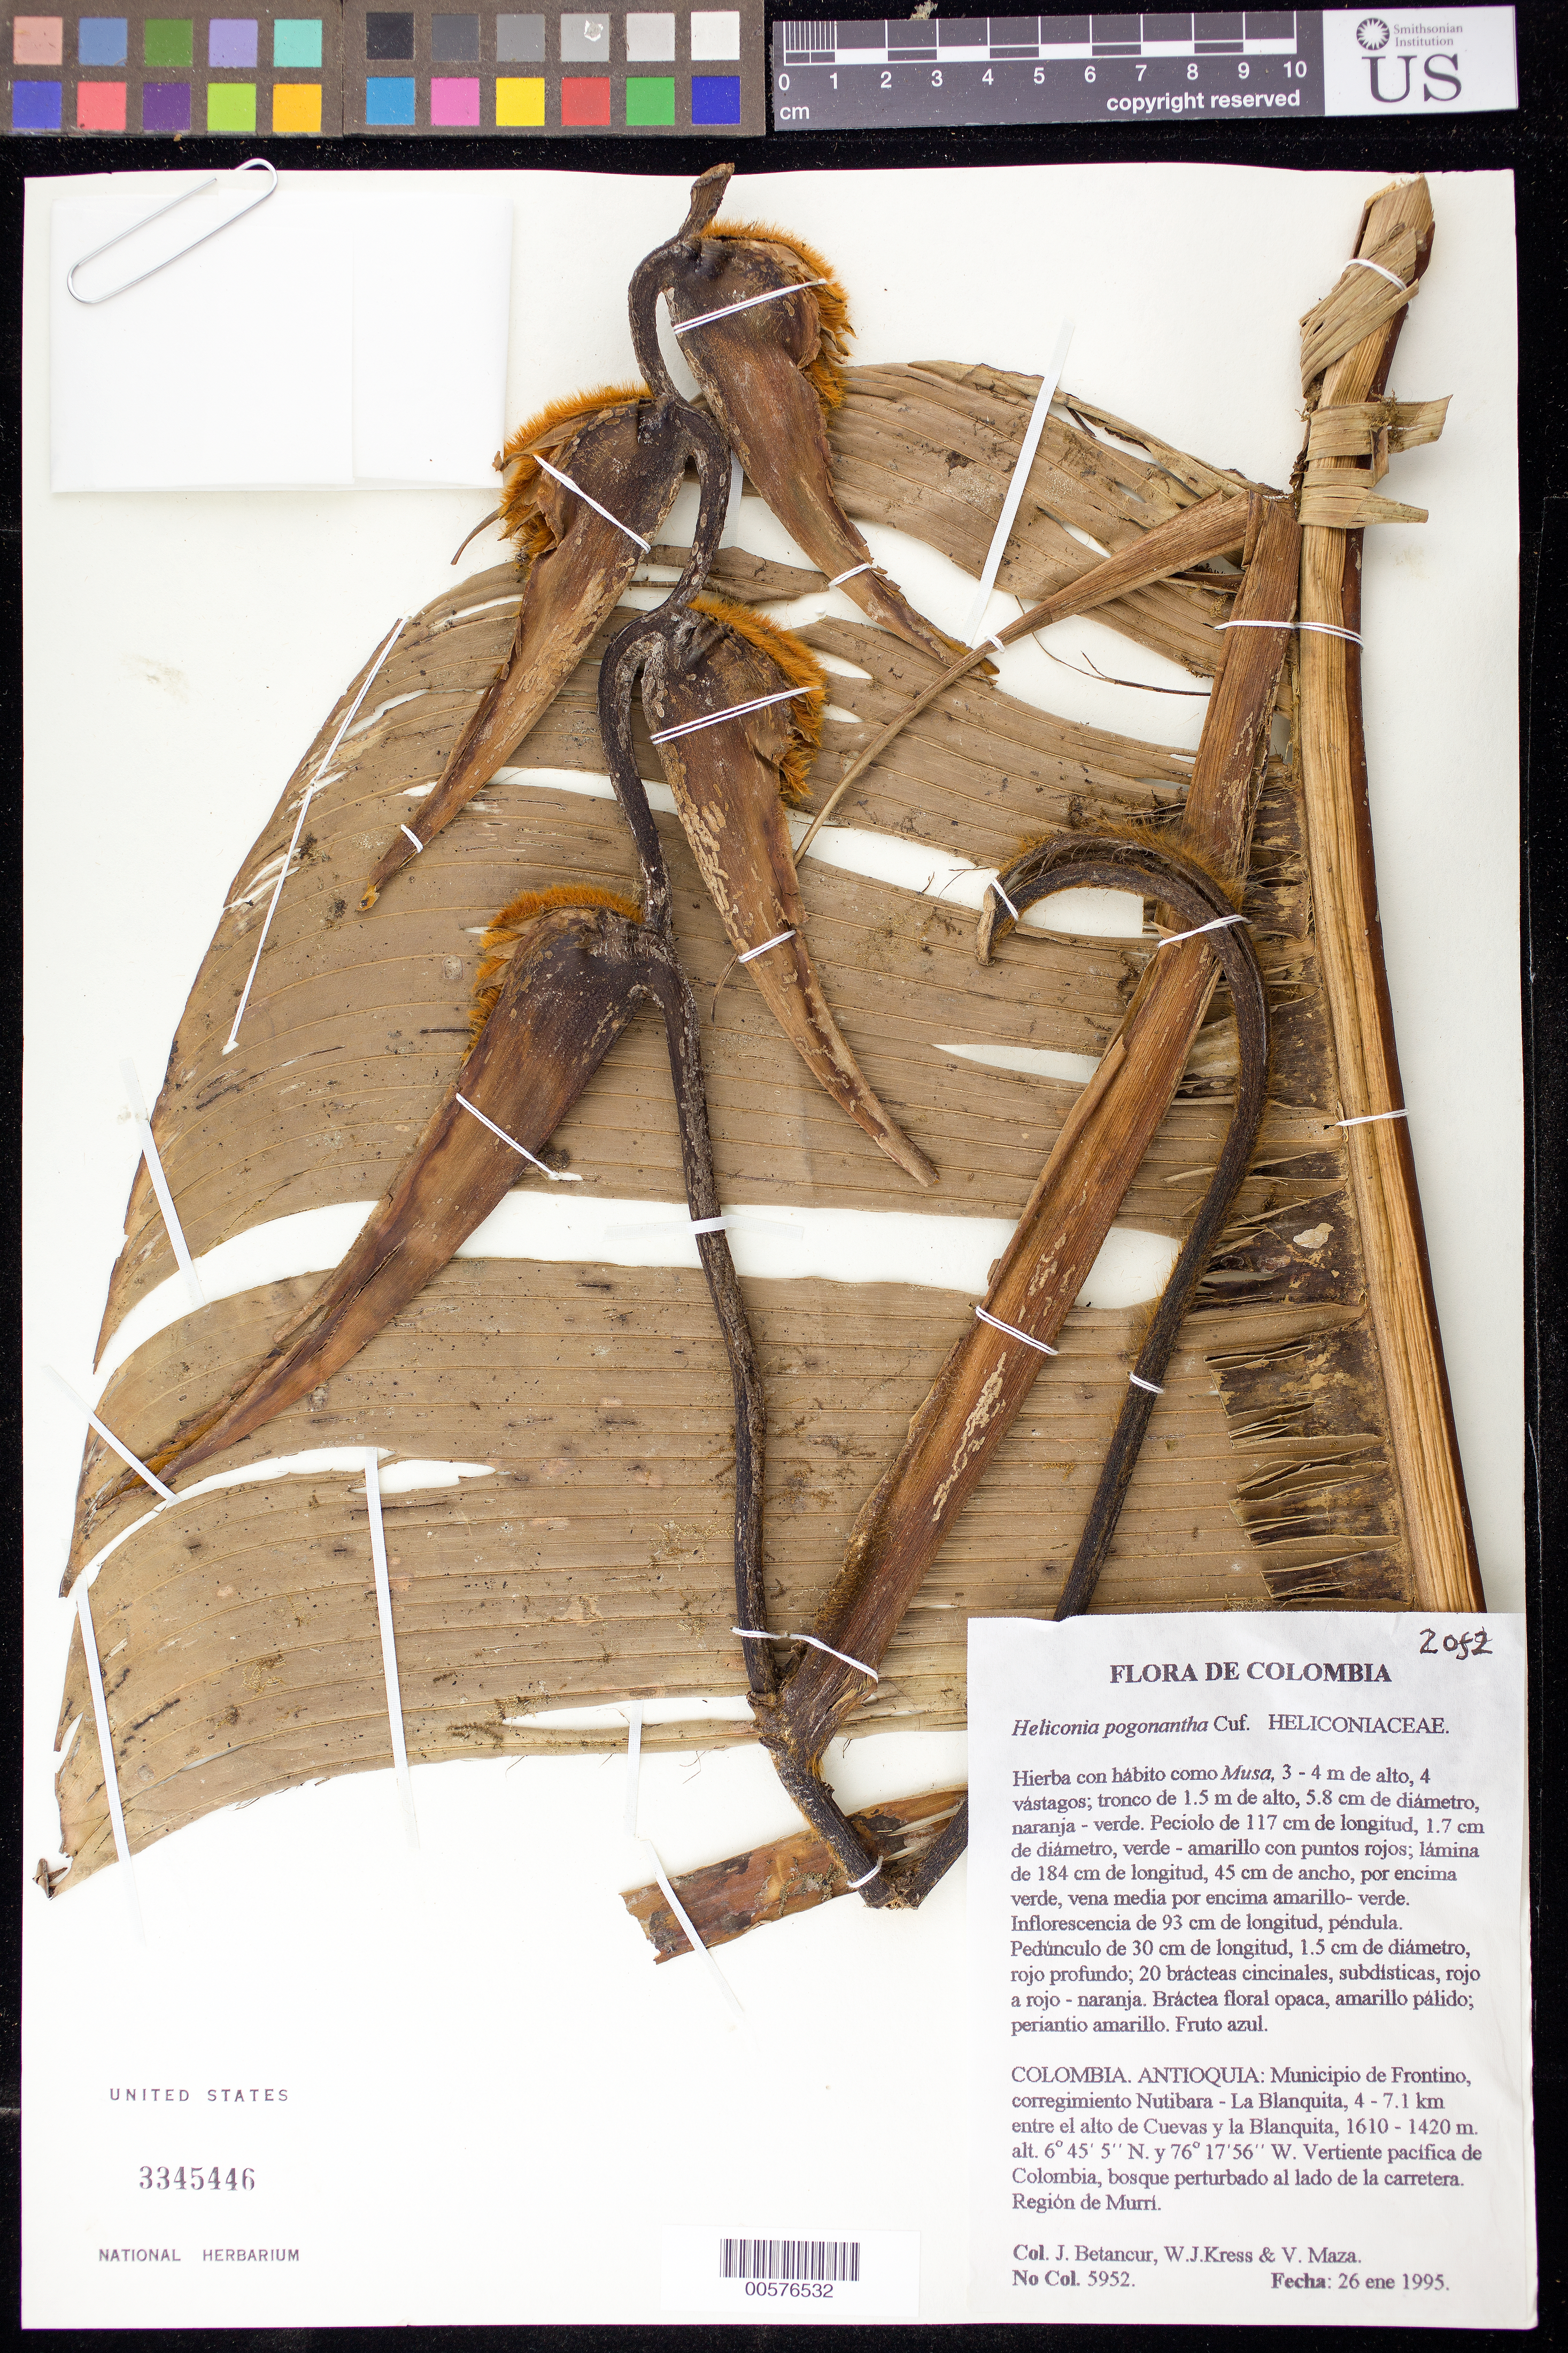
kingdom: Plantae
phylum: Tracheophyta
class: Liliopsida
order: Zingiberales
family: Heliconiaceae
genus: Heliconia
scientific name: Heliconia pogonantha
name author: Cufod.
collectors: J. C. Betancur, W. J. Kress & V. Maza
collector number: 5952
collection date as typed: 26 Jan 1995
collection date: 1995-01-26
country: Colombia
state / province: Antioquia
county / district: Frontino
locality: Road between Nutibara and La Blanquita, 17 km from Nutibara.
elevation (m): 1615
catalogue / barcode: US 3345446